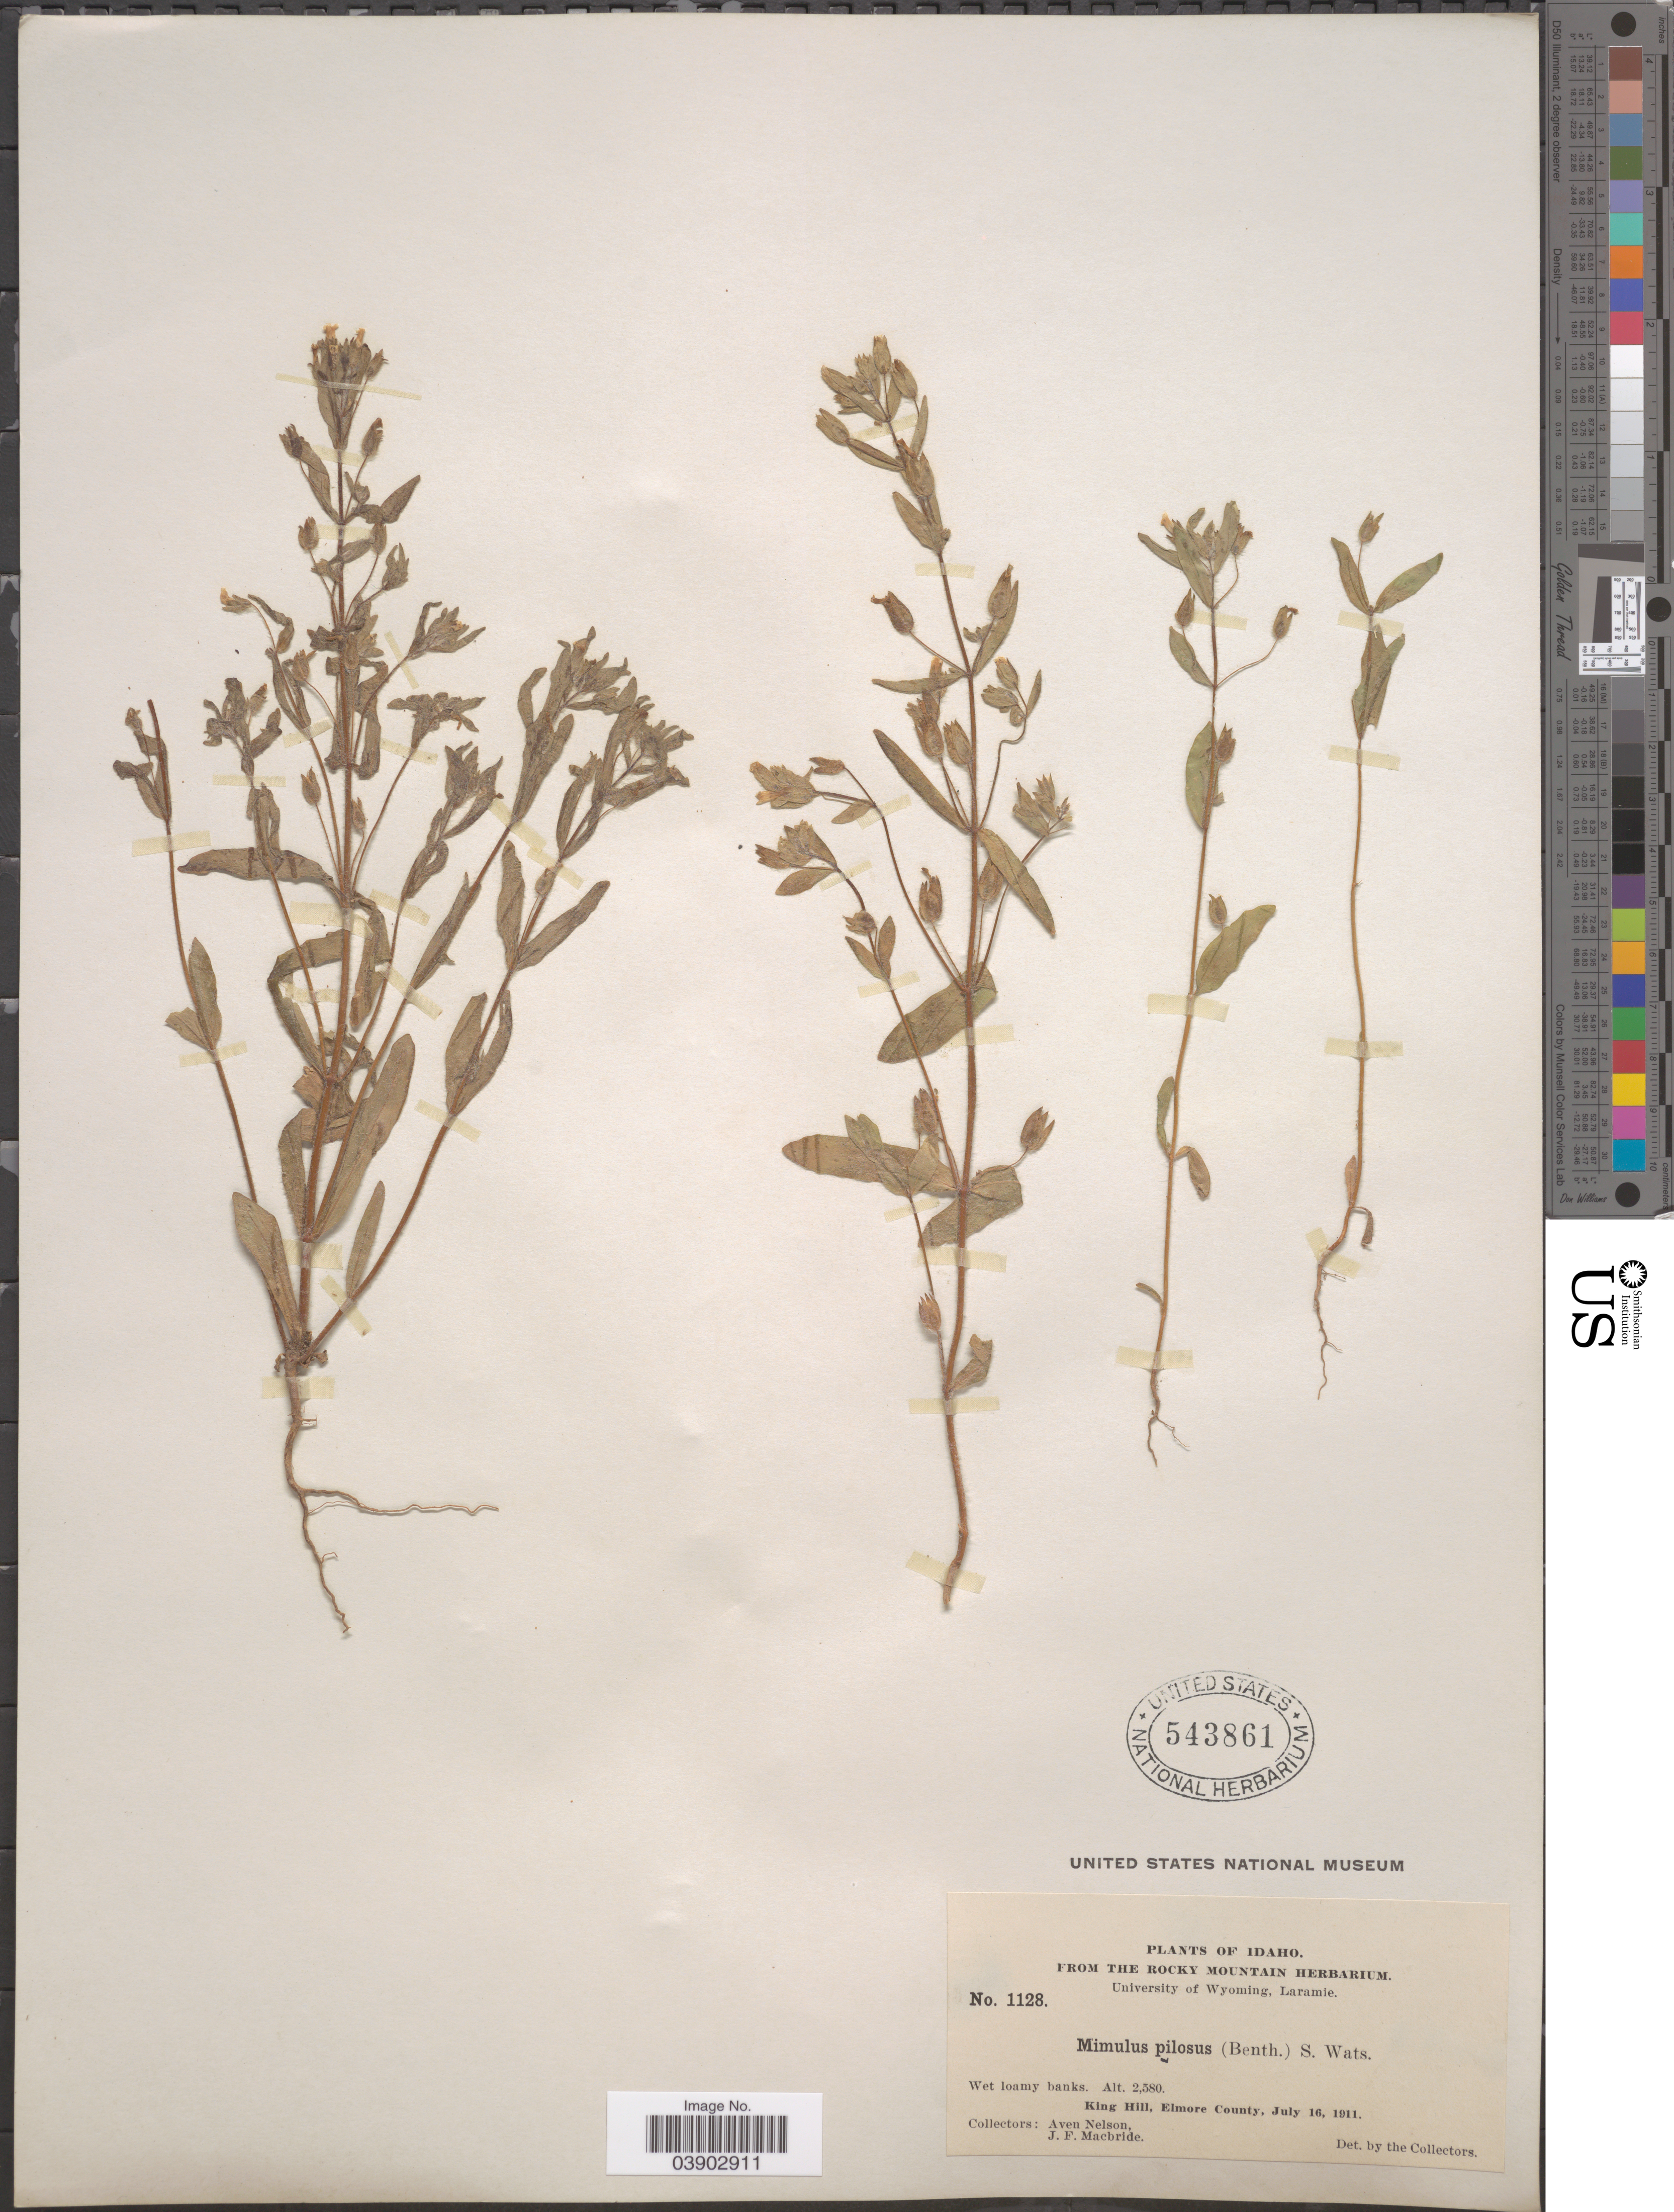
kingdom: Plantae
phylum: Tracheophyta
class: Magnoliopsida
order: Lamiales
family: Phrymaceae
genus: Mimetanthe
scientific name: Mimetanthe pilosa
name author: (Benth.) Greene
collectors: A. Nelson & J. F. Macbride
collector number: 1128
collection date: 1911-07-16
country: United States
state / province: Idaho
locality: King Hill, Elmore County.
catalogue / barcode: US 543861